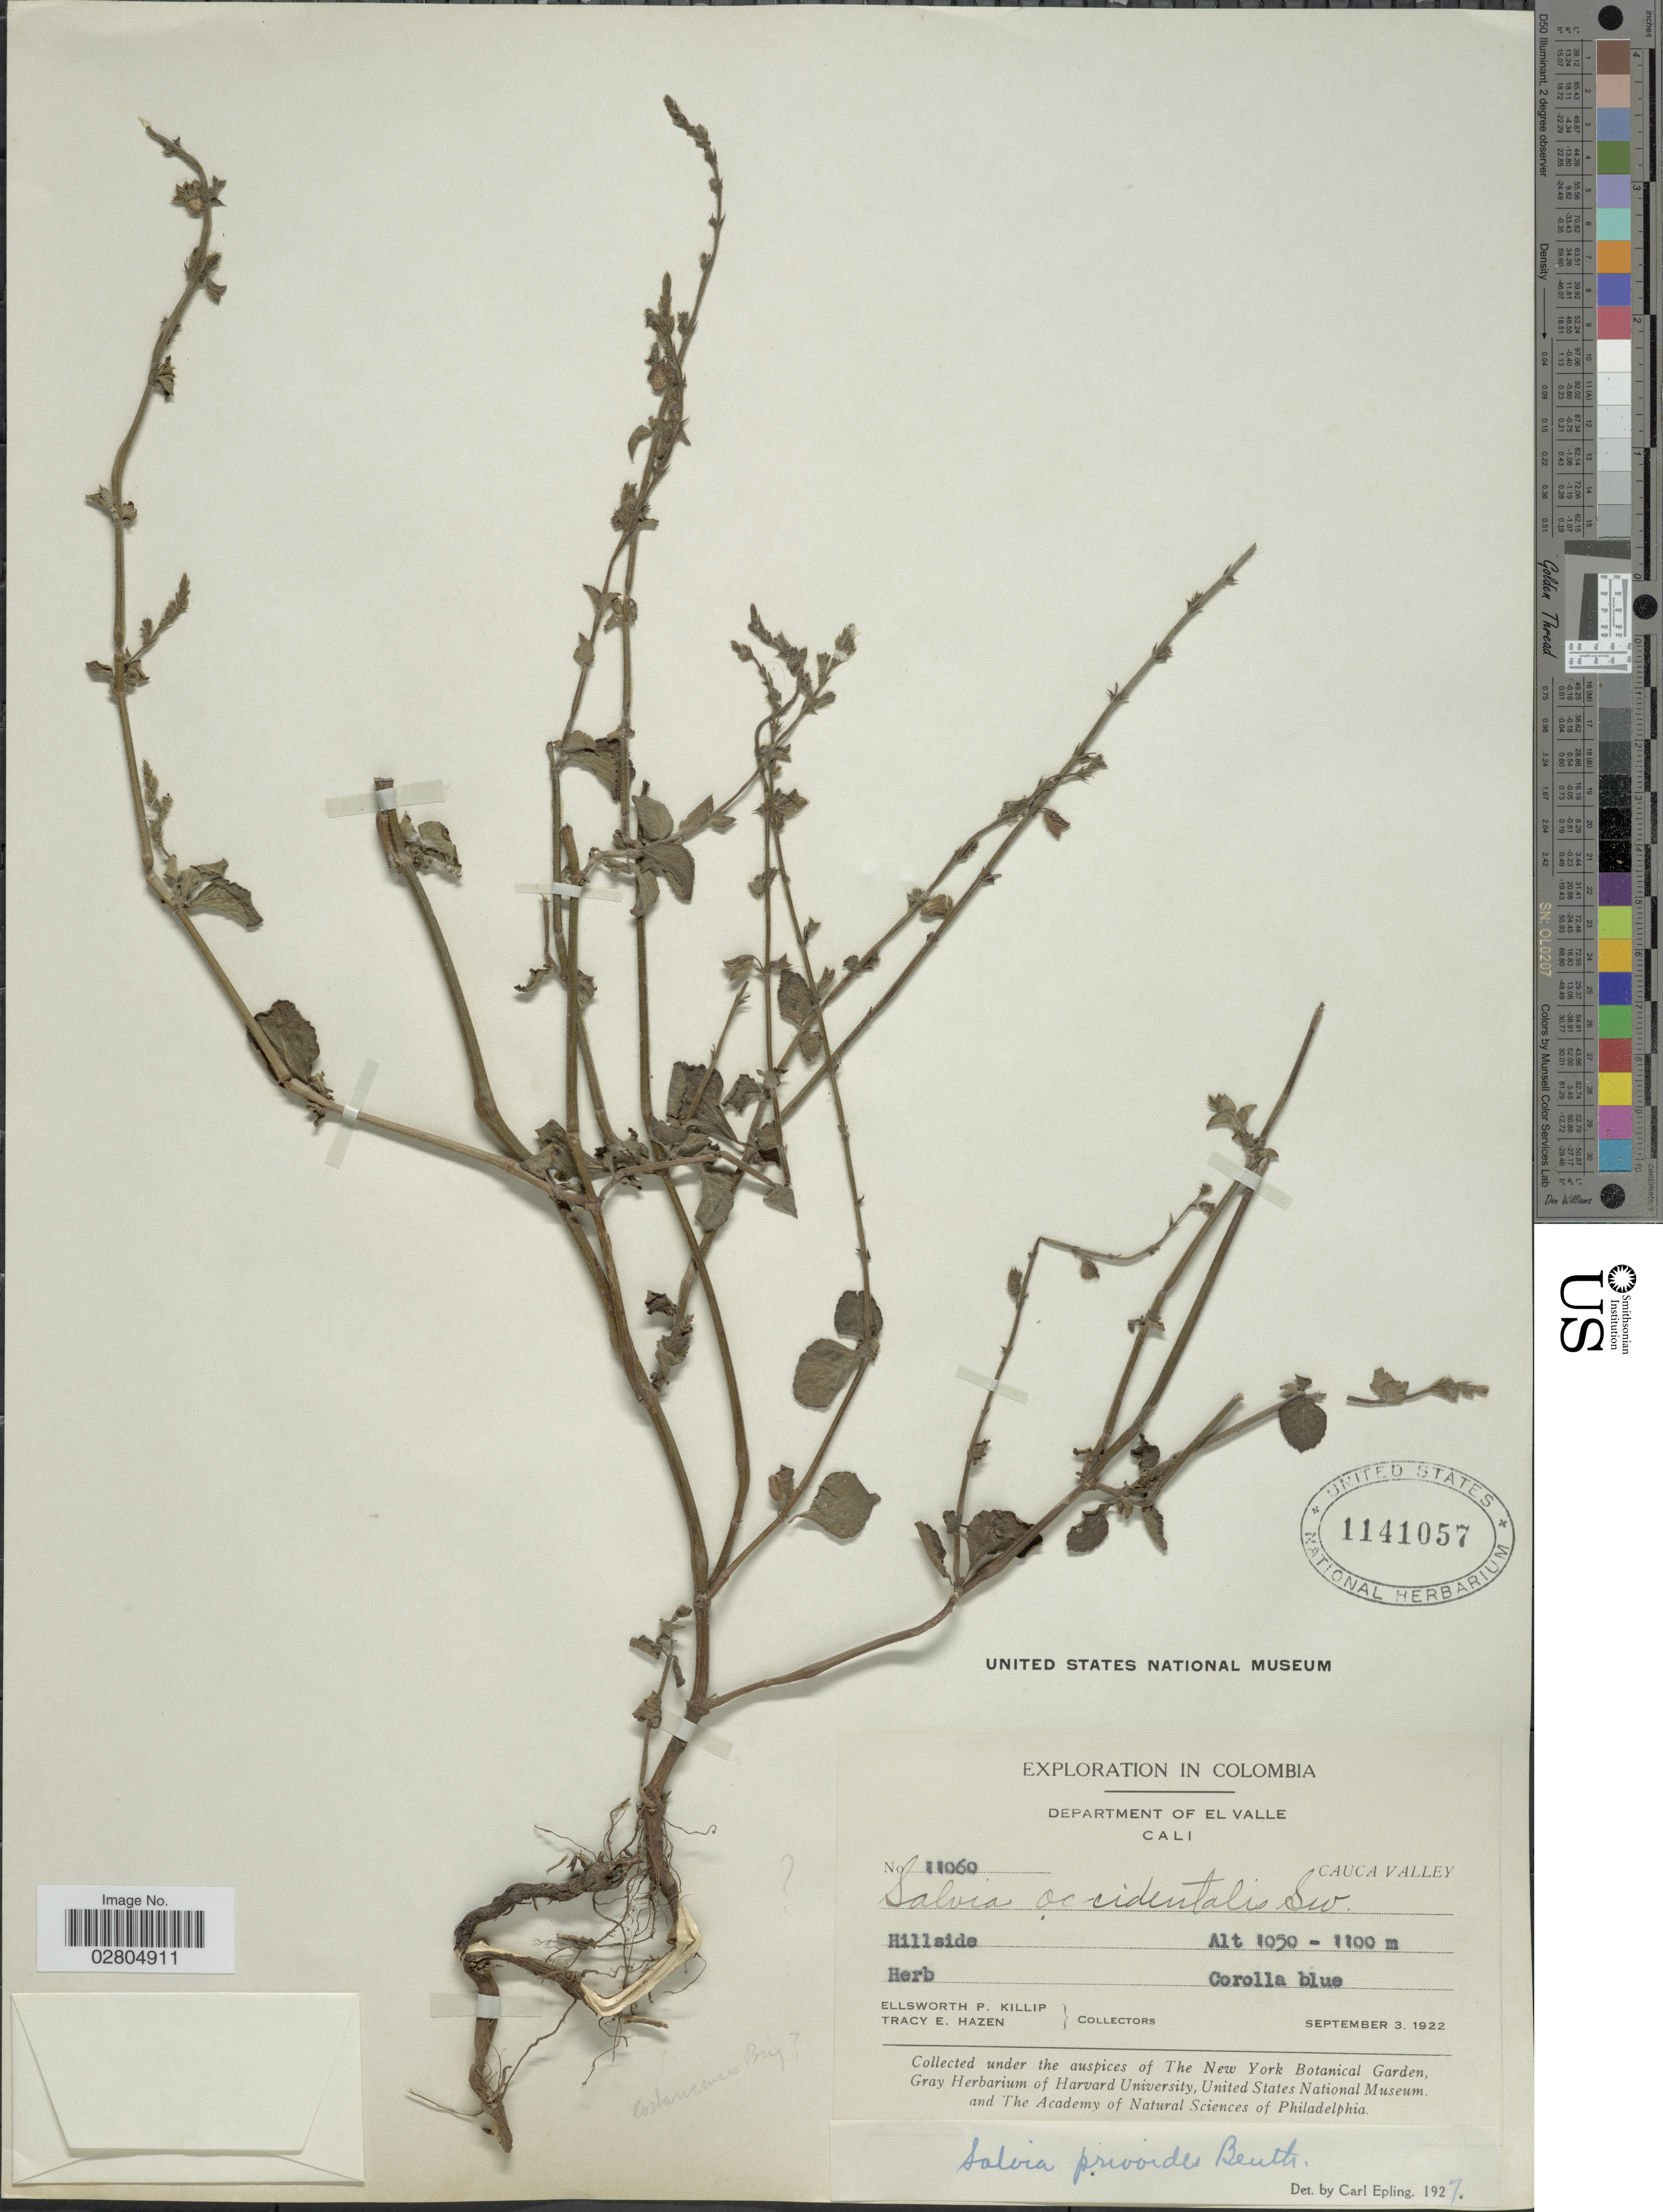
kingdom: Plantae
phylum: Tracheophyta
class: Magnoliopsida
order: Lamiales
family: Lamiaceae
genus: Salvia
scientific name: Salvia privoides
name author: Benth.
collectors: E. P. Killip & T. E. Hazen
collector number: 11060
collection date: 1922-09-03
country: Colombia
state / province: Valle del Cauca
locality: Department of El Valle. Cali. Cauca Valley.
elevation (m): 1050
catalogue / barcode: US 1141057